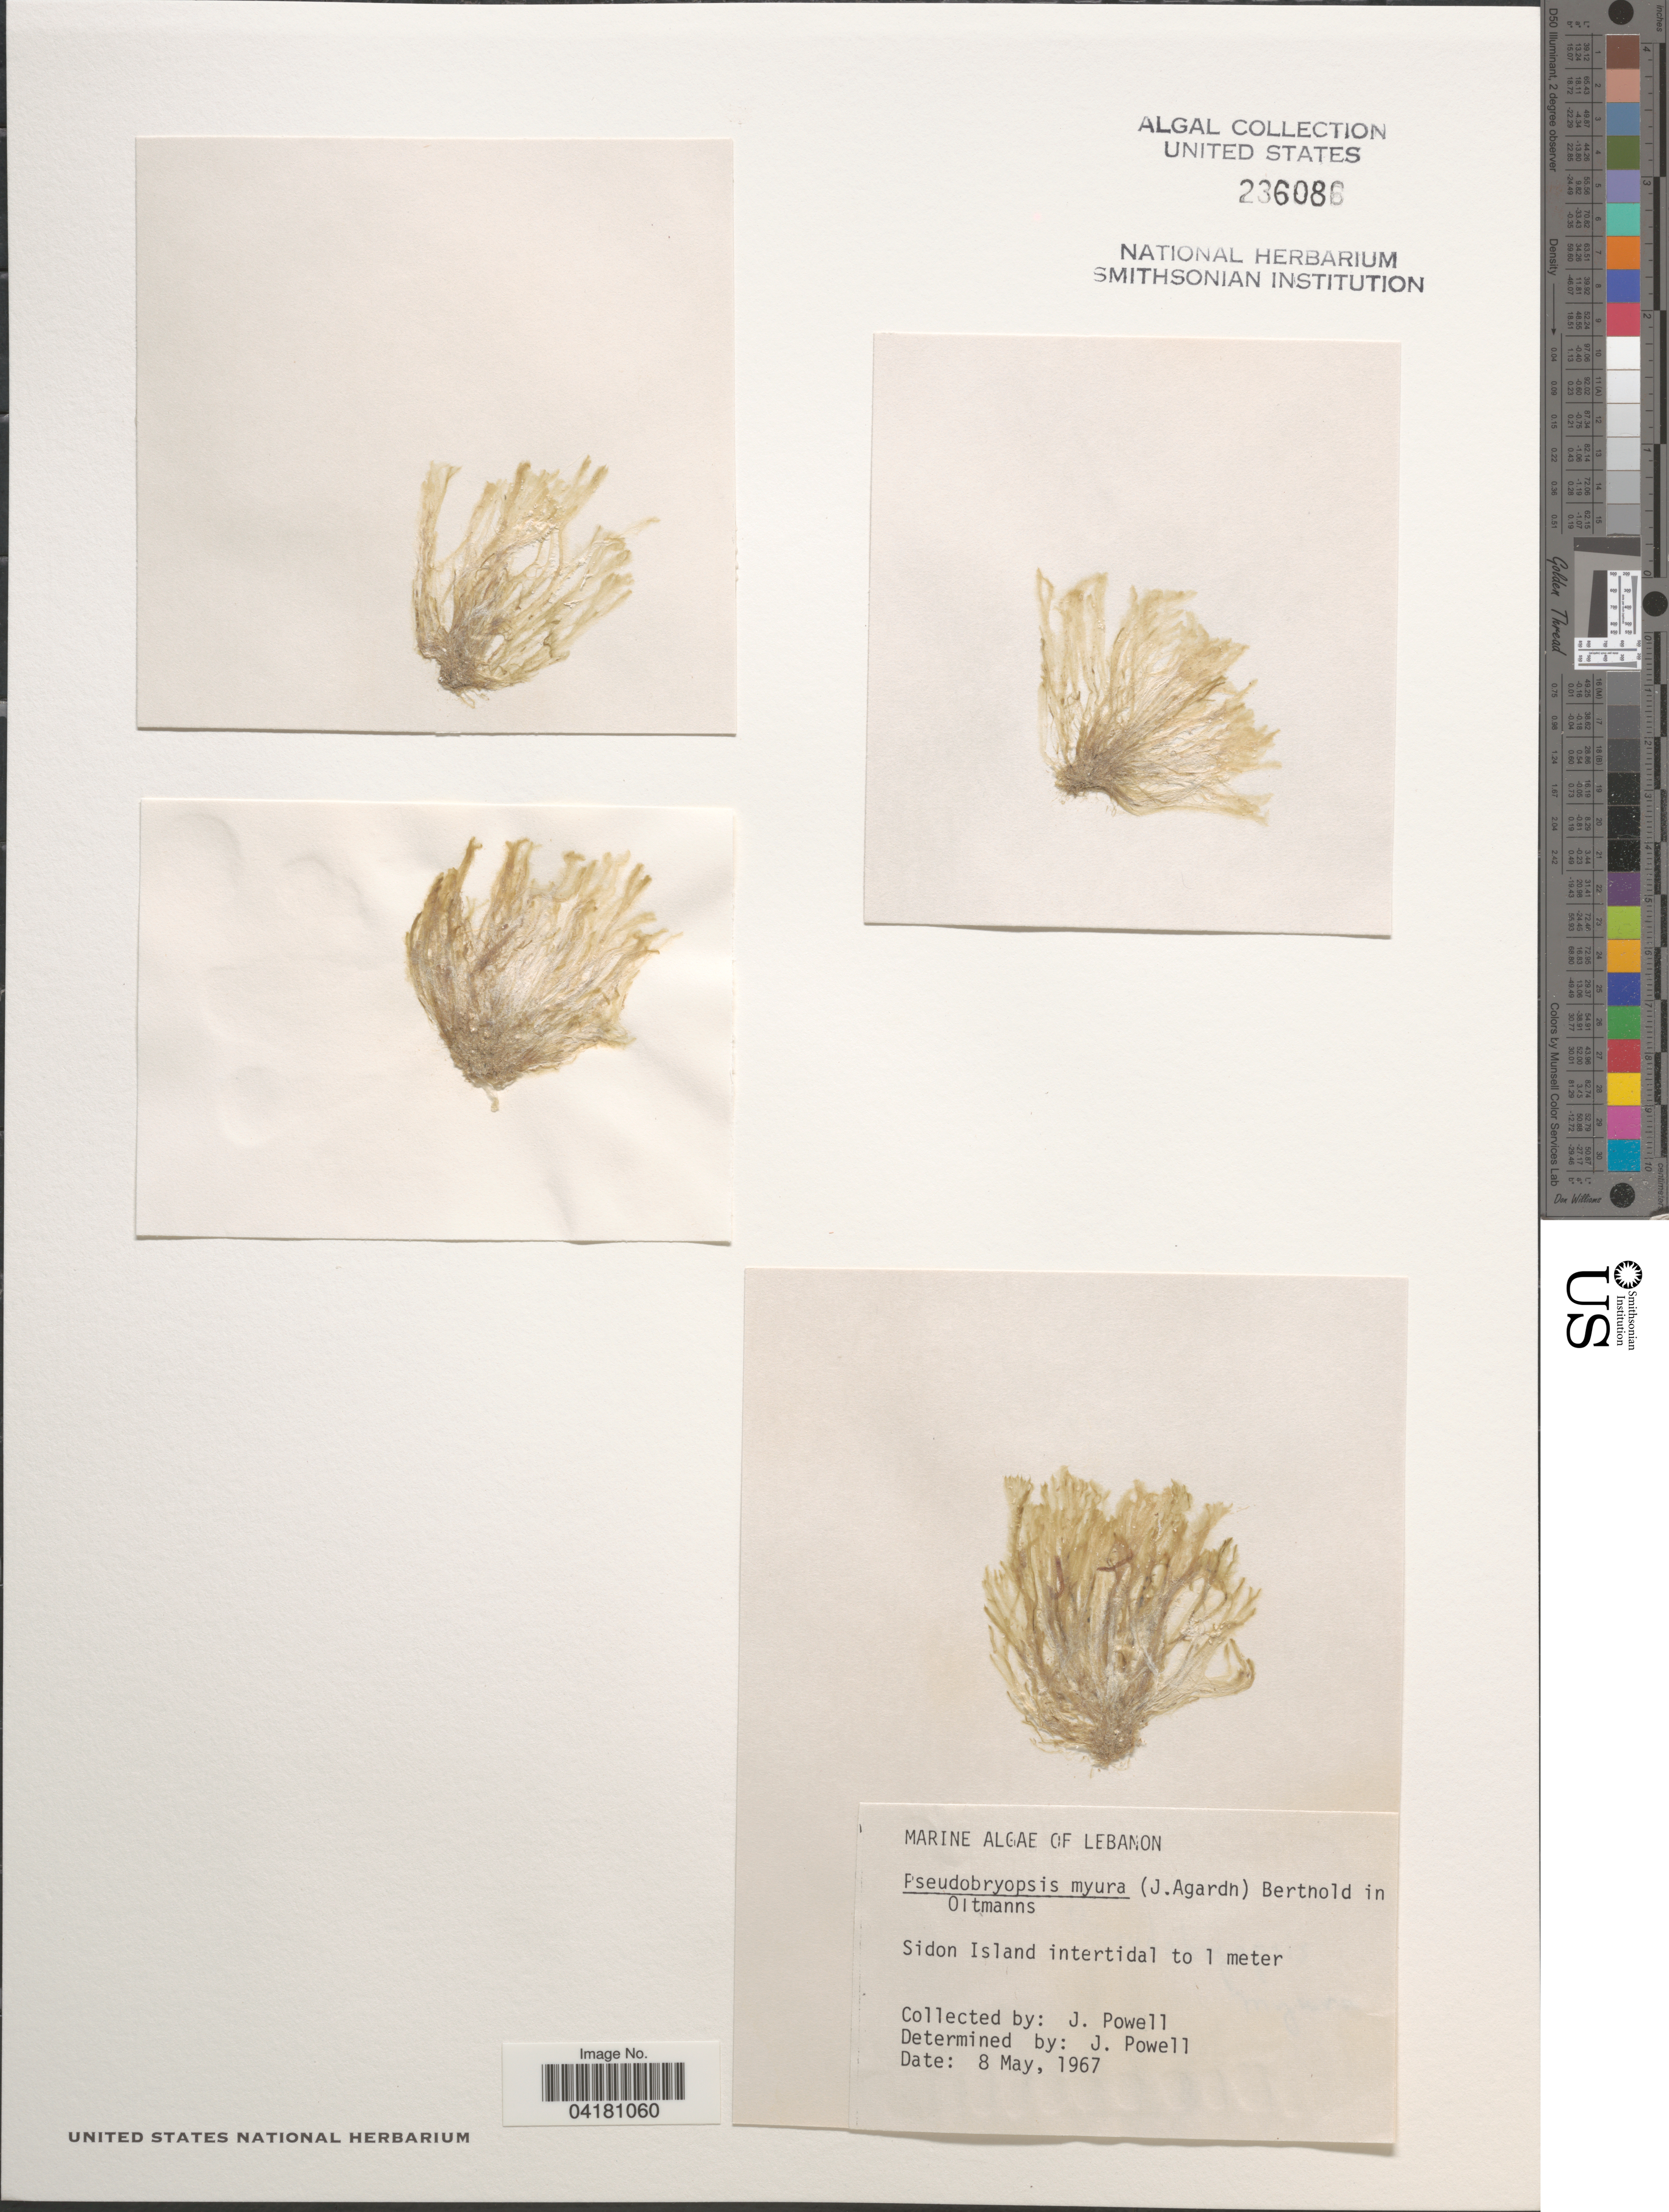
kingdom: Plantae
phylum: Chlorophyta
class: Ulvophyceae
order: Bryopsidales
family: Bryopsidaceae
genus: Pseudobryopsis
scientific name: Pseudobryopsis myura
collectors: J. Powell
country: Lebanon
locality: Sidon Island intertidal to 1 meter.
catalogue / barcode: US 236086